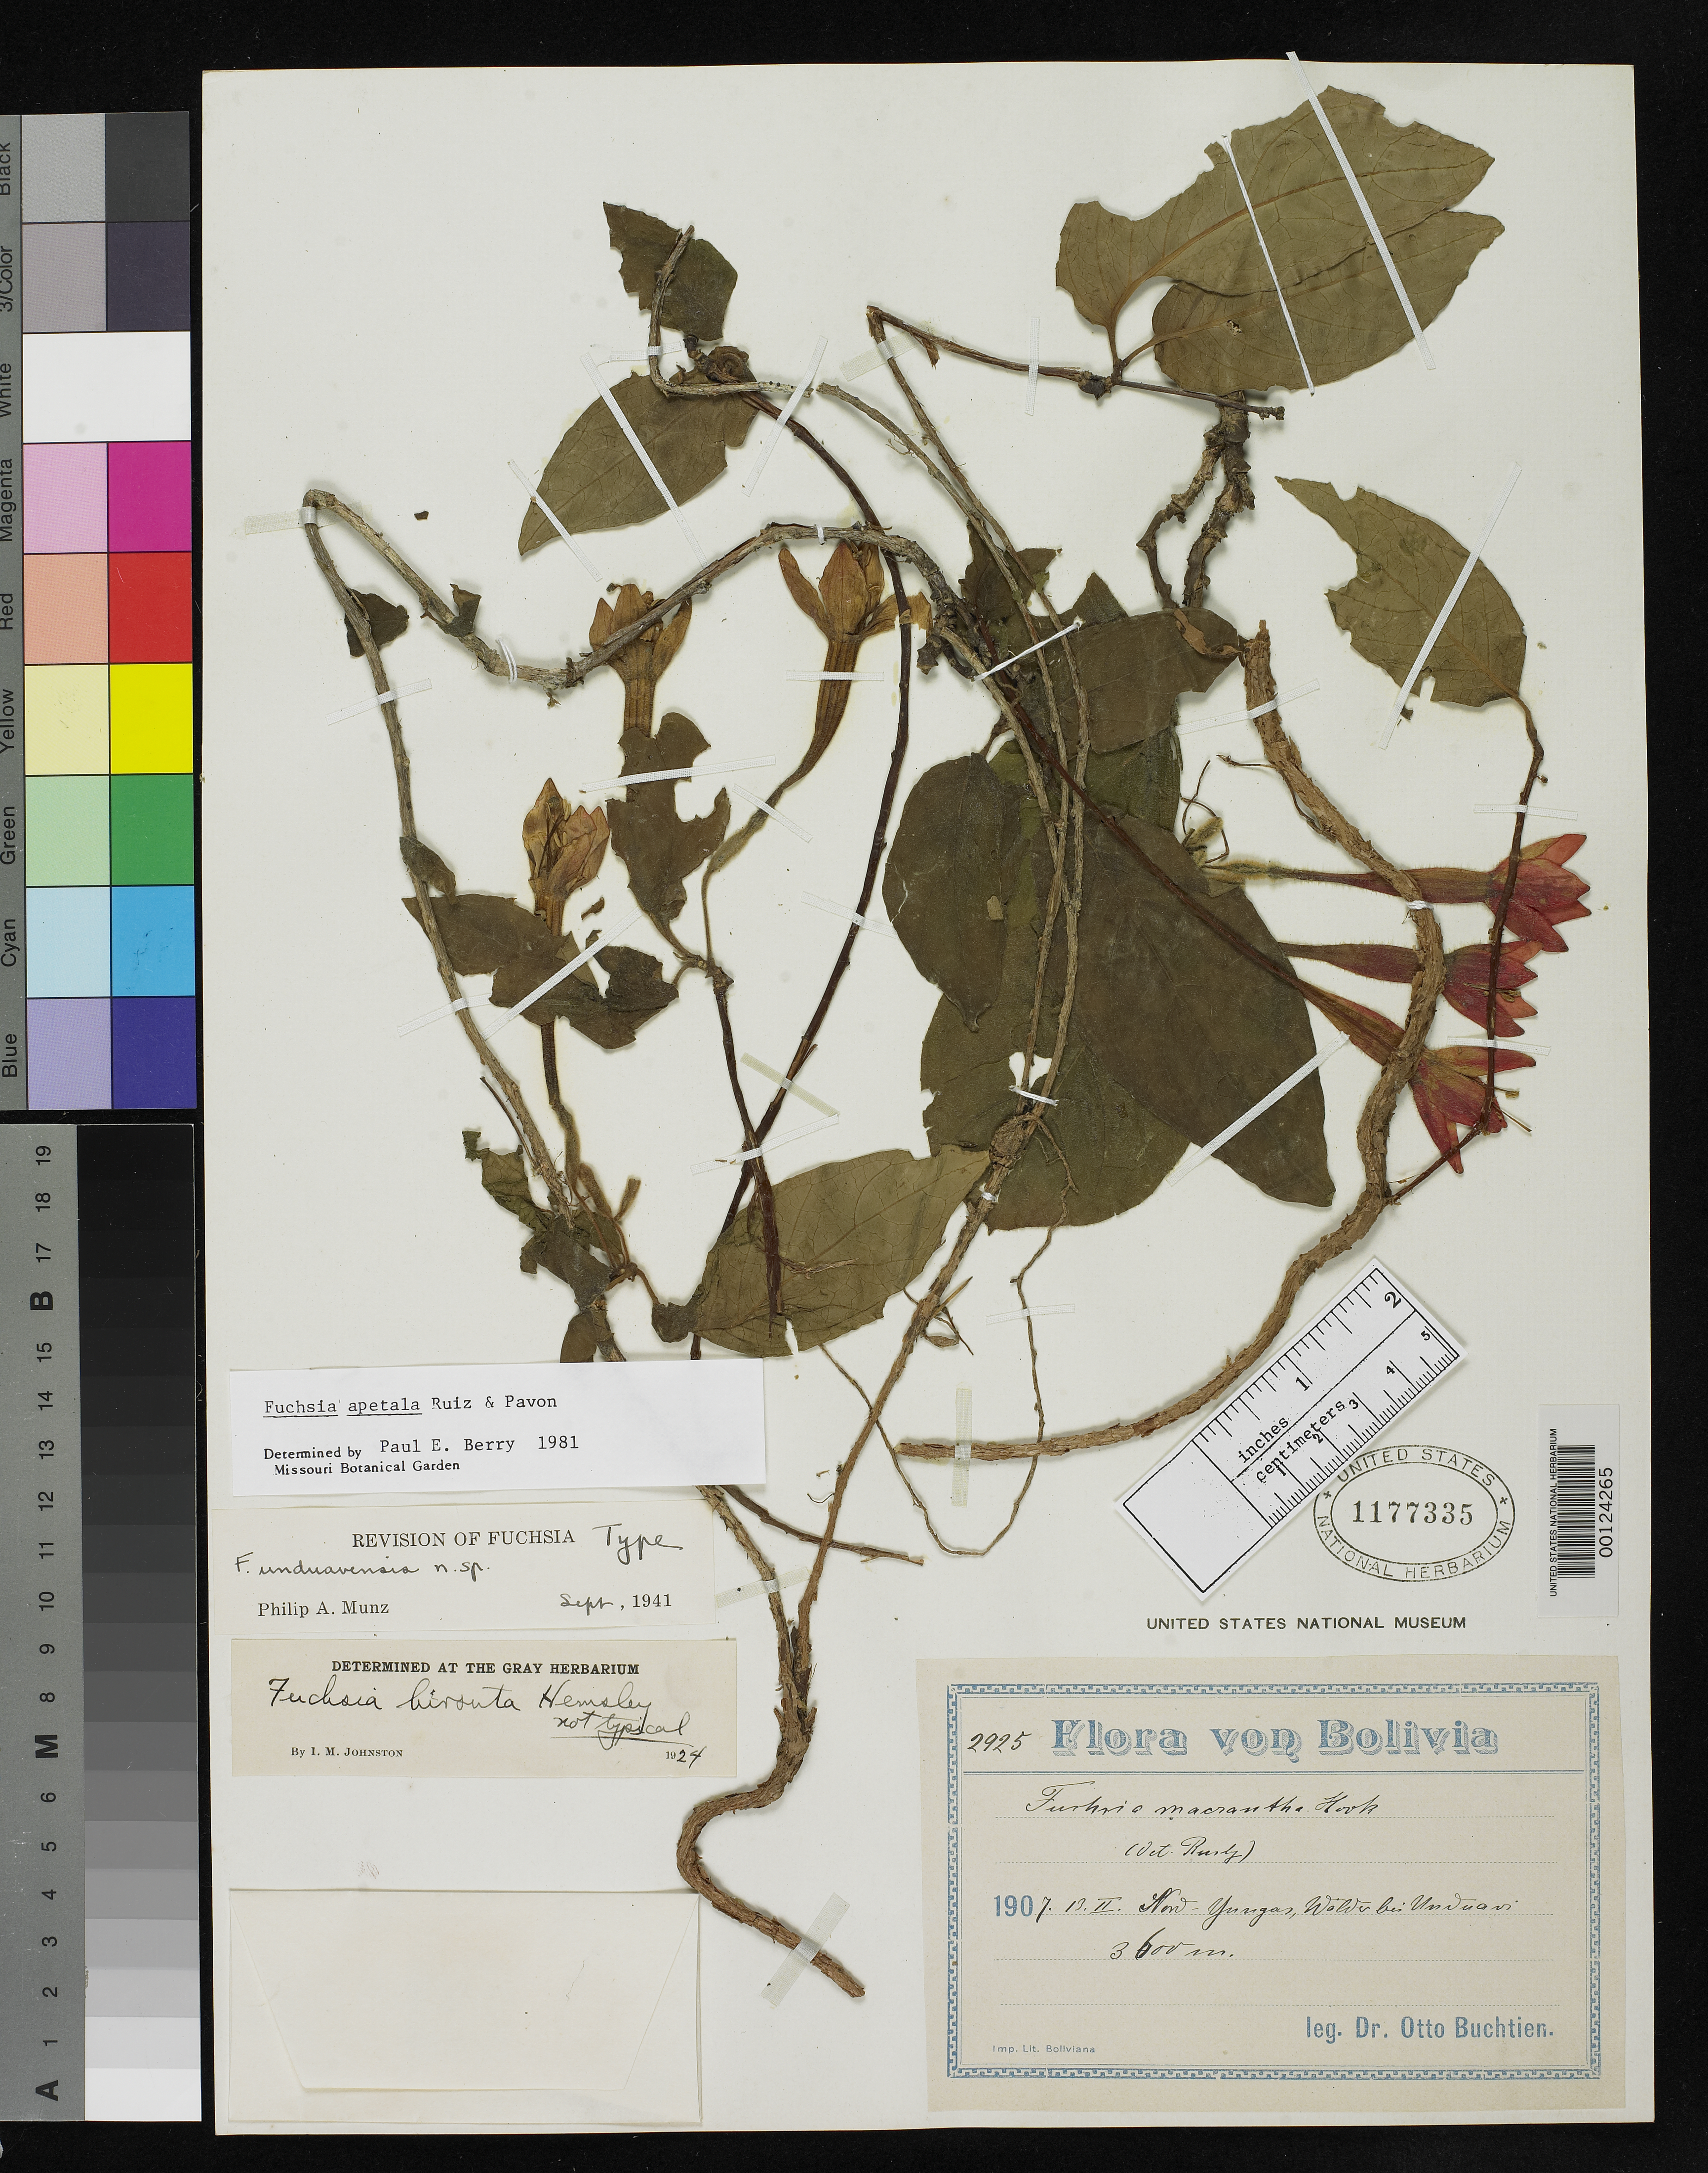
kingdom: Plantae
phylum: Tracheophyta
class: Magnoliopsida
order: Myrtales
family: Onagraceae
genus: Fuchsia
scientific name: Fuchsia unduavensis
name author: Munz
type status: Holotype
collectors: O. Buchtien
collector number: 2925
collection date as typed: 13 Feb 1907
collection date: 1907-02-13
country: Bolivia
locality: North Yungas, Unduavi.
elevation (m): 3600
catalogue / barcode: US 1177335